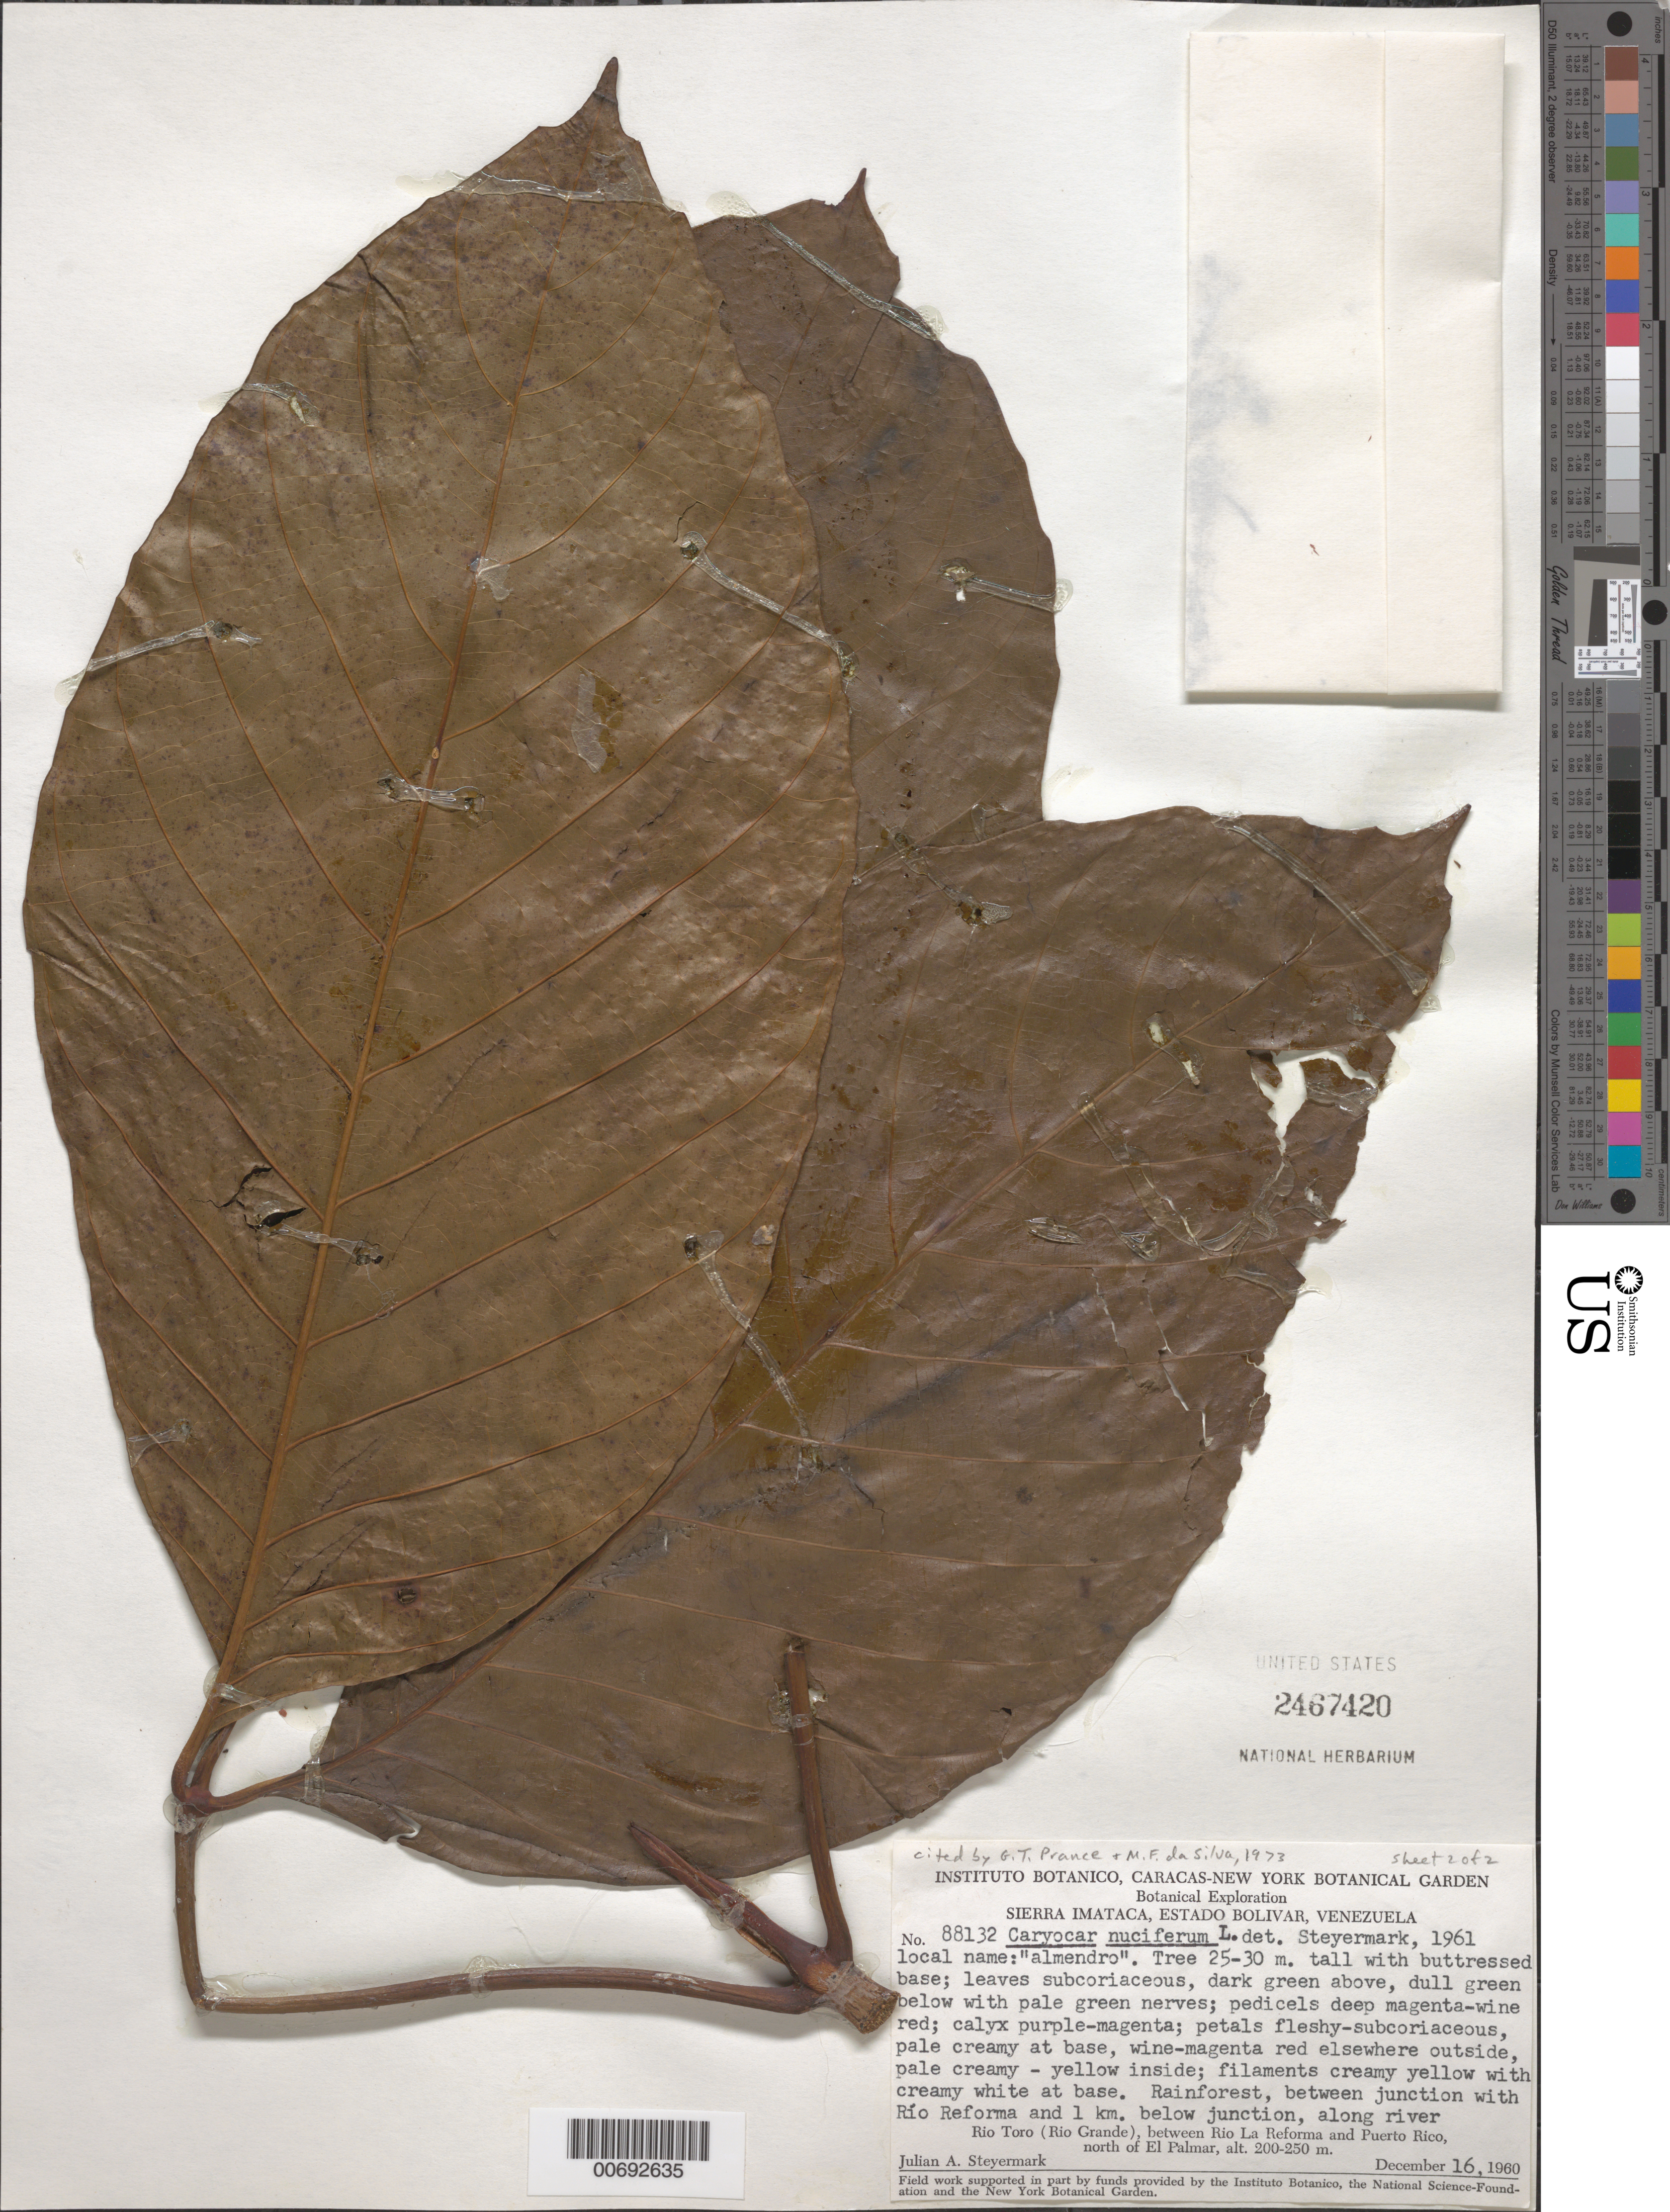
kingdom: Plantae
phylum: Tracheophyta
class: Magnoliopsida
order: Malpighiales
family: Caryocaraceae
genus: Caryocar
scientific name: Caryocar nuciferum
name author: L.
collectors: J. Steyermark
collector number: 88132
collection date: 1960-12-16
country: Venezuela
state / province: Bolivar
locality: Sierra Imataca. Rainforest, between junction with Río Reforma and 1 km. below junction, along river Rio Toro (Rio Grande), between Rio La Reforma and Puerto Rico, north of El Palmar.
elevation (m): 200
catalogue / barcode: US 2467420